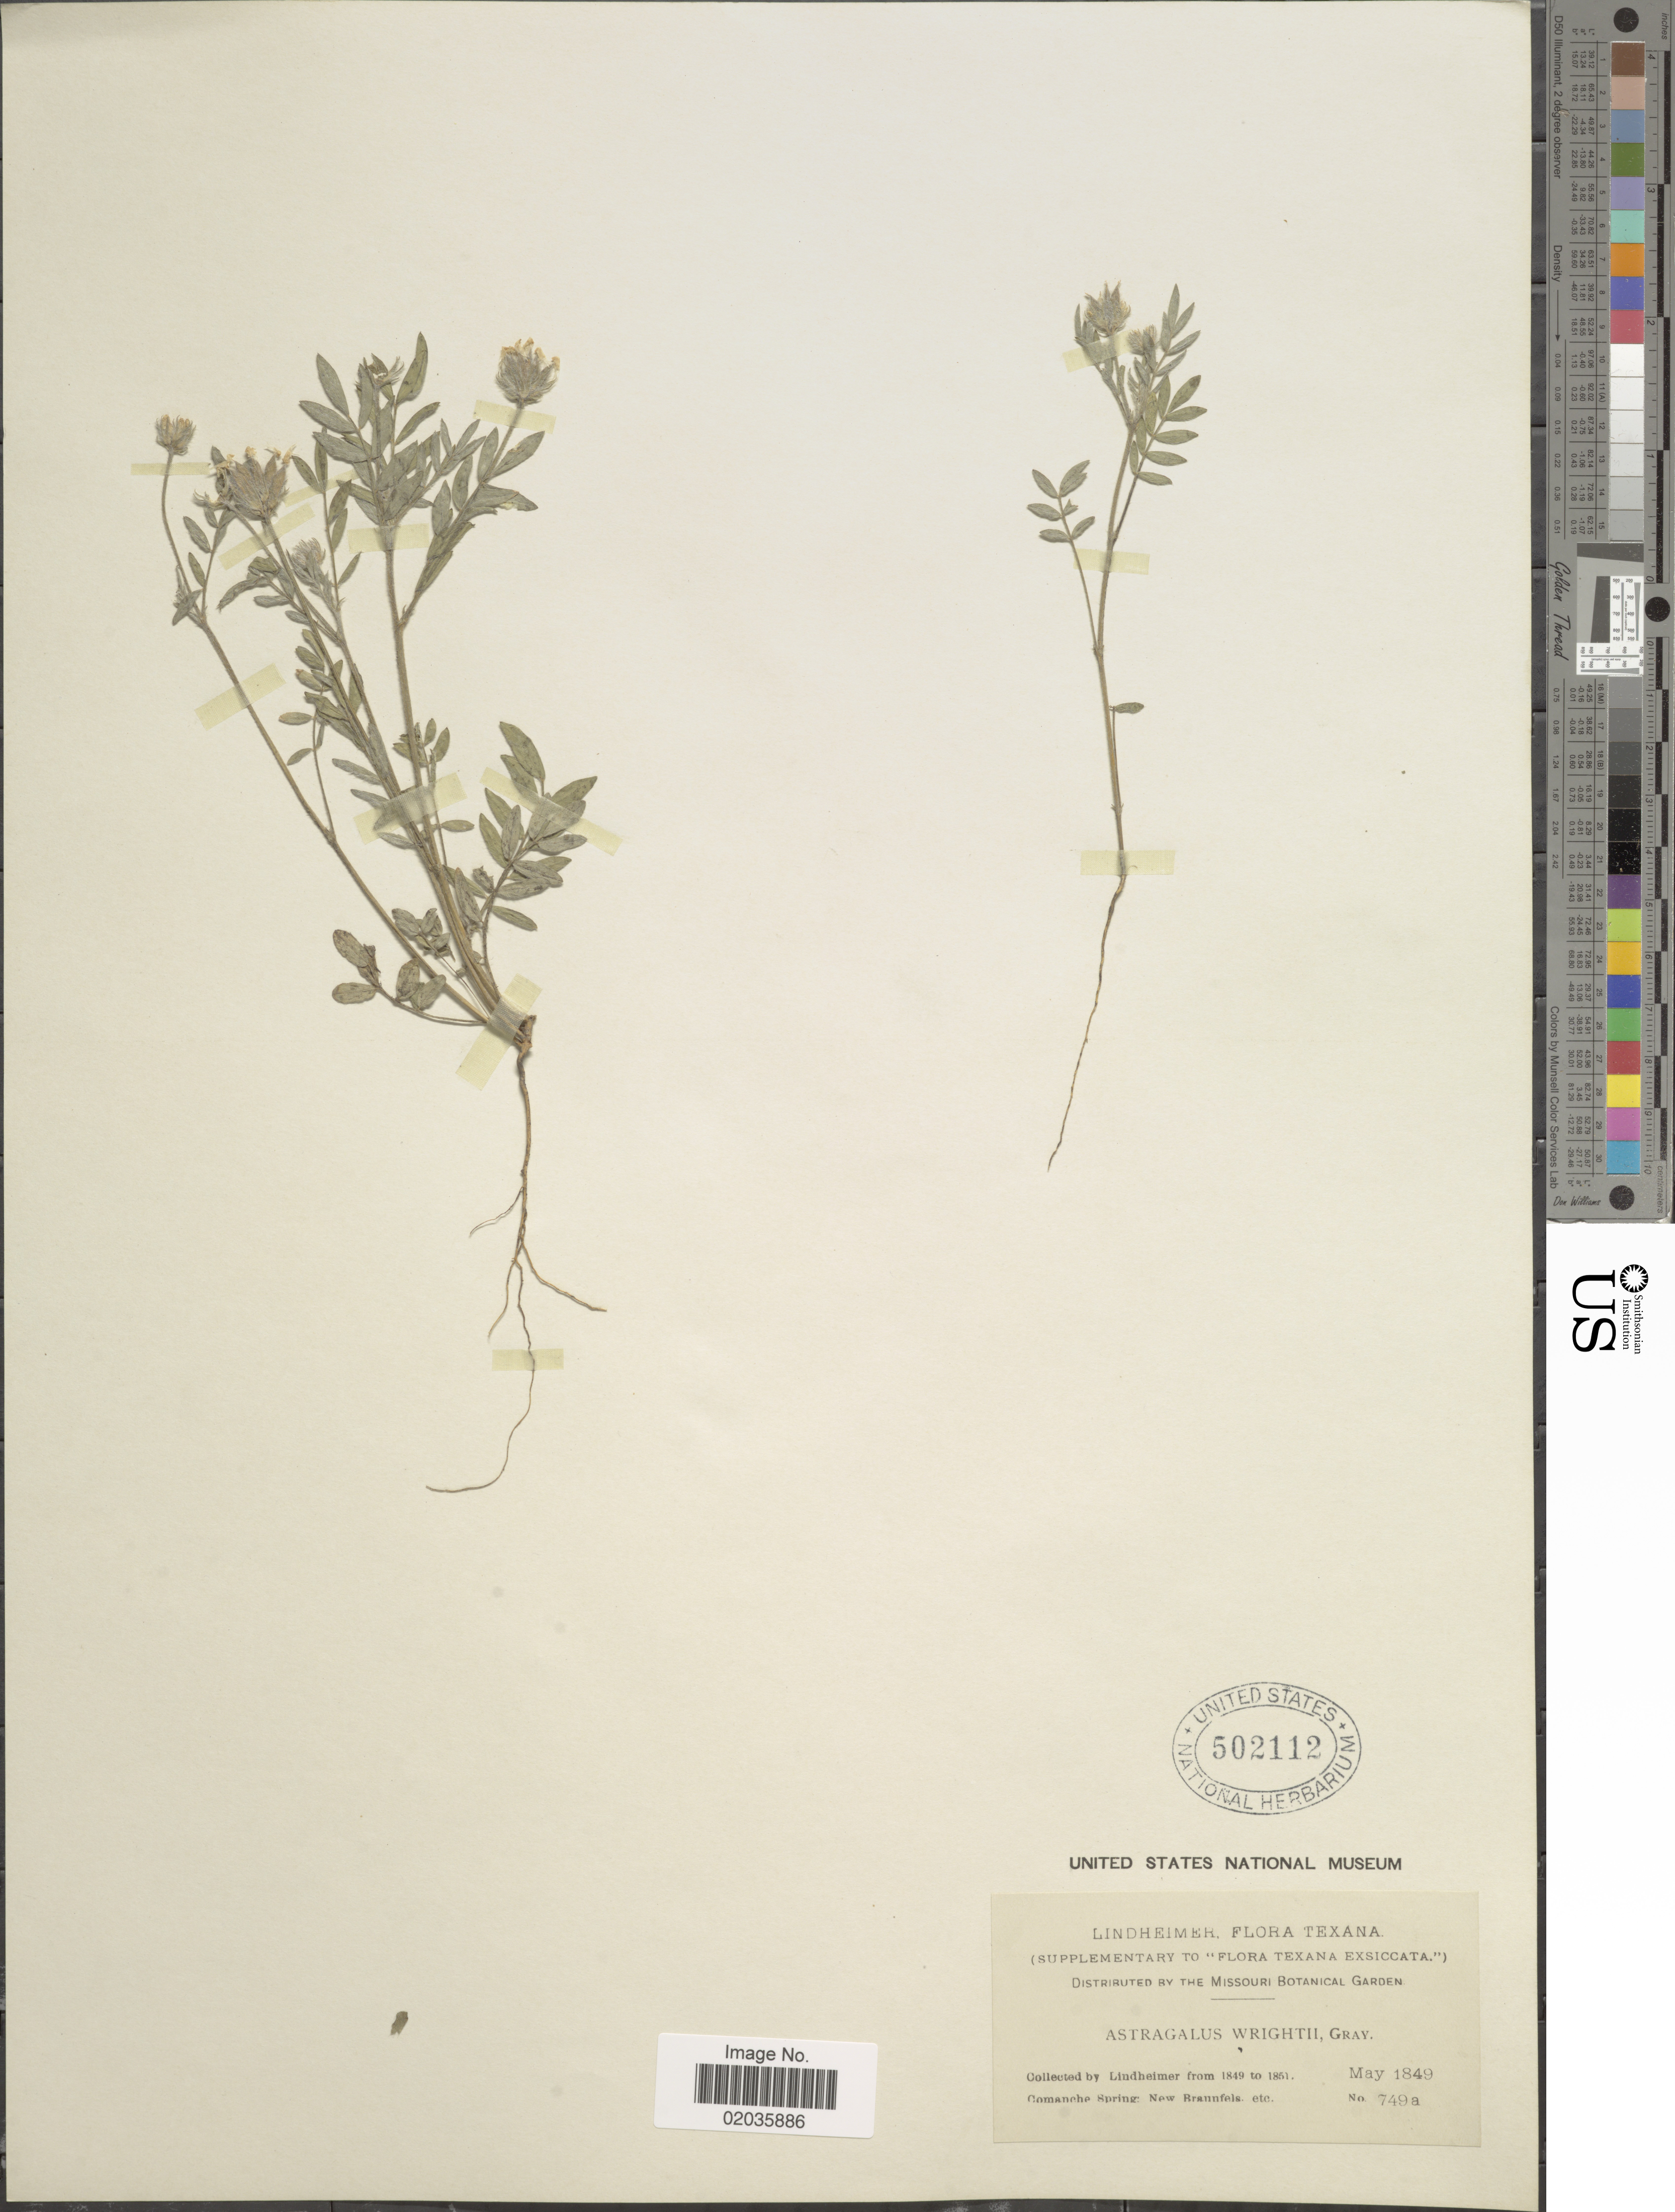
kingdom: Plantae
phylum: Tracheophyta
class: Magnoliopsida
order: Fabales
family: Fabaceae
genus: Astragalus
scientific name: Astragalus wrightii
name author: A. Gray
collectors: F. J. Lindheimer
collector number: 749a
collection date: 1849-05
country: United States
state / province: Texas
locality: Texana, Comanche Spring New Braunfels.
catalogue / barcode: US 502112